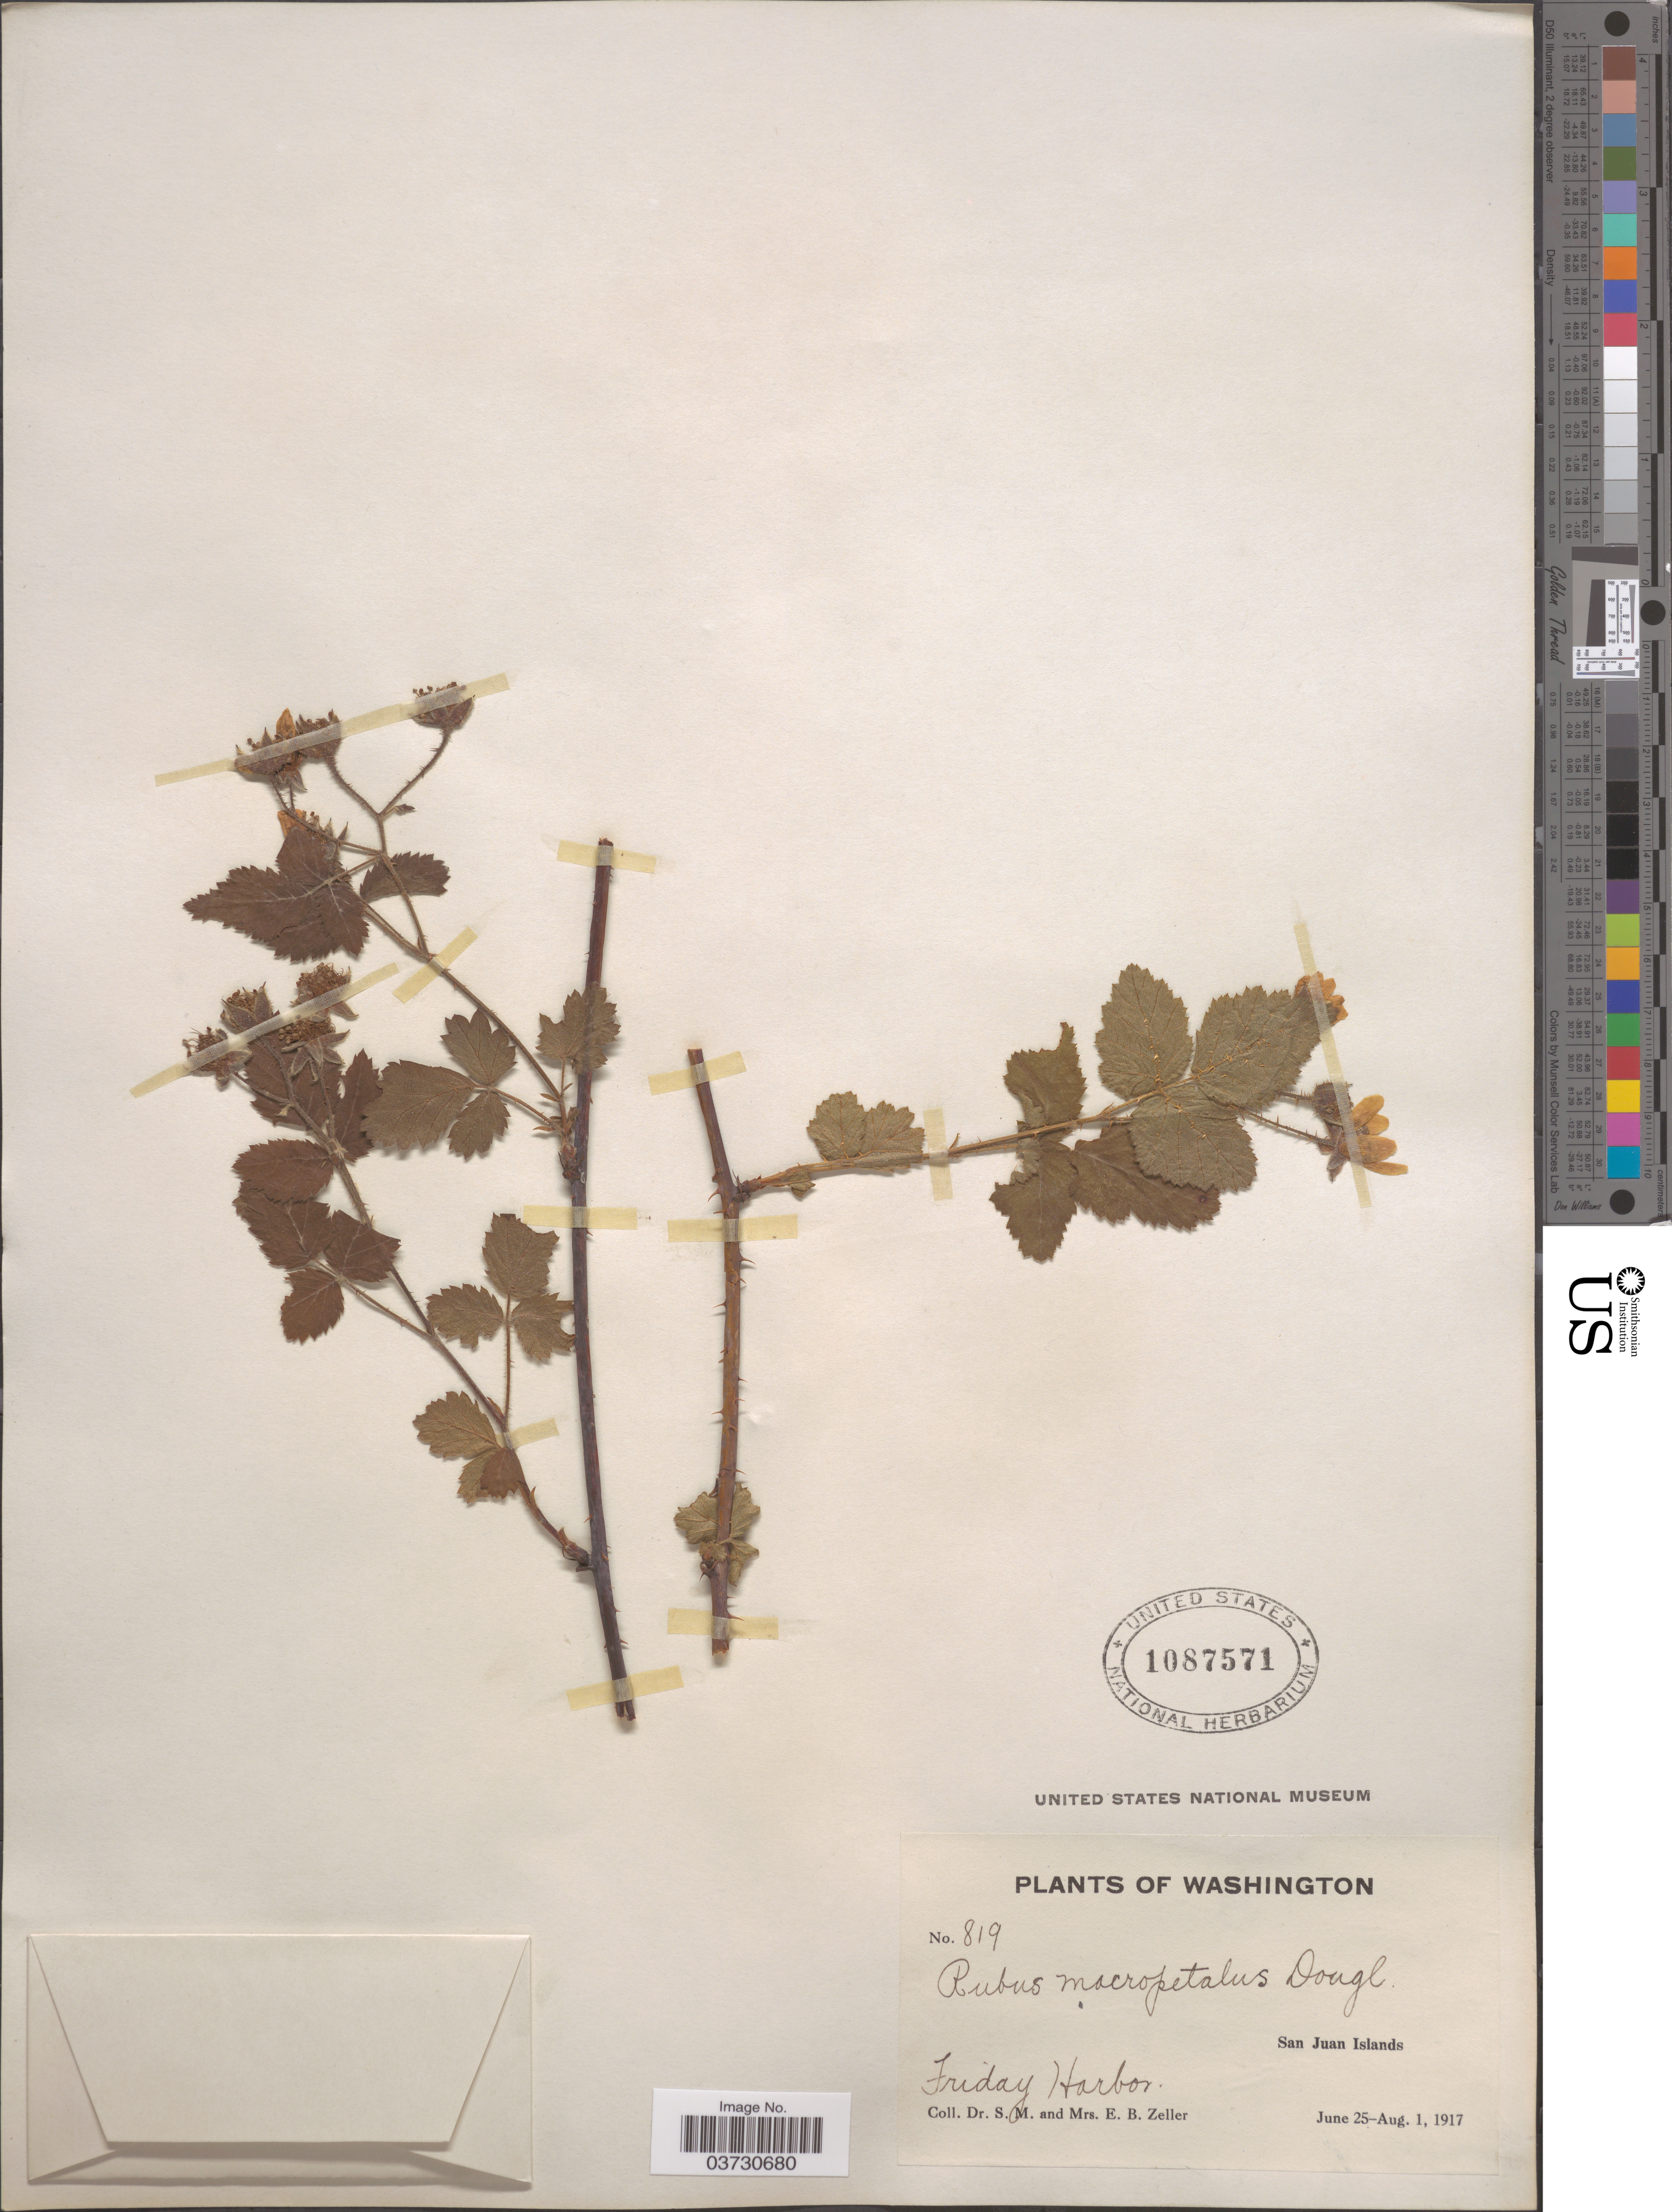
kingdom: Plantae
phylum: Tracheophyta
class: Magnoliopsida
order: Rosales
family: Rosaceae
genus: Rubus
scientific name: Rubus macropetalus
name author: Douglas ex Hook.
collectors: S. Zeller & E. Zeller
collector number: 819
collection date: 1917-06-25/1917-08-01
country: United States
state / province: Washington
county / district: San Juan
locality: San Juan Islands. Friday Harbor.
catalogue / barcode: US 1087571